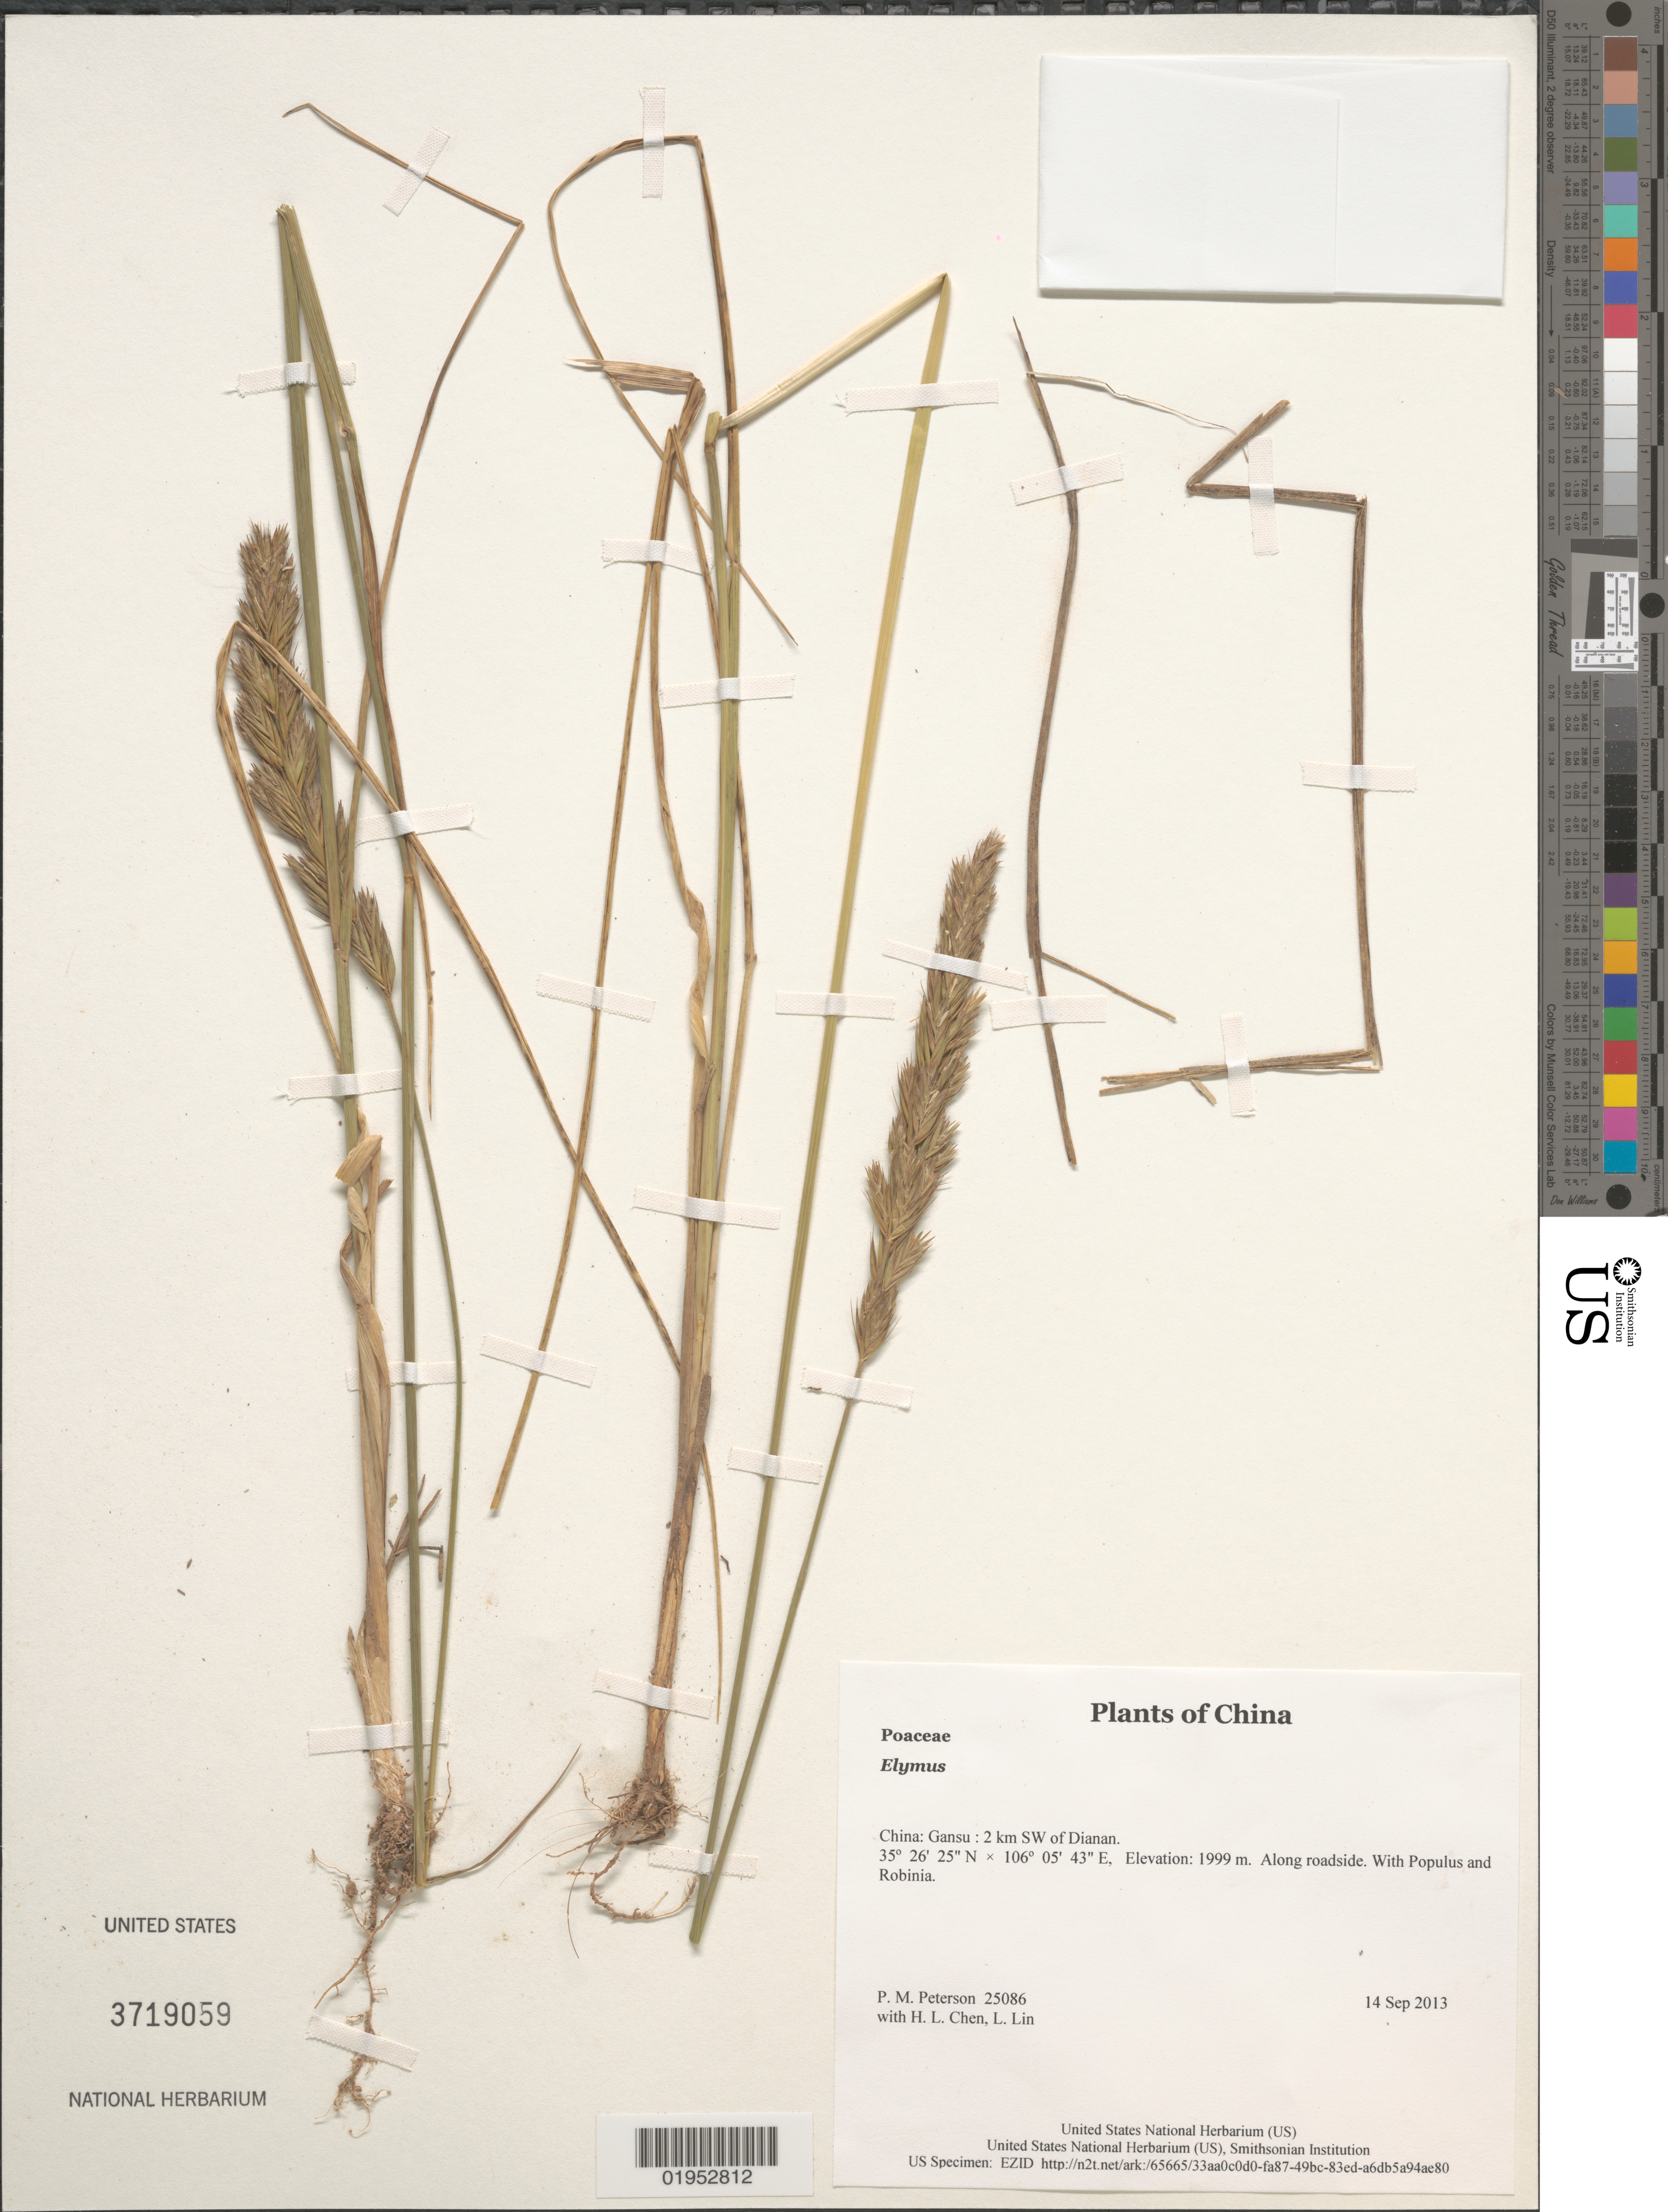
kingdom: Plantae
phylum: Tracheophyta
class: Liliopsida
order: Poales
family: Poaceae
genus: Elymus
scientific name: Elymus sp.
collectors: P. M. Peterson, H. L. Chen & L. Lin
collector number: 25086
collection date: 2013-09-14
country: China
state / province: Gansu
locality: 2 km SW of Dianan.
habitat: Along roadside.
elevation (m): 1999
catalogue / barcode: US 3719059